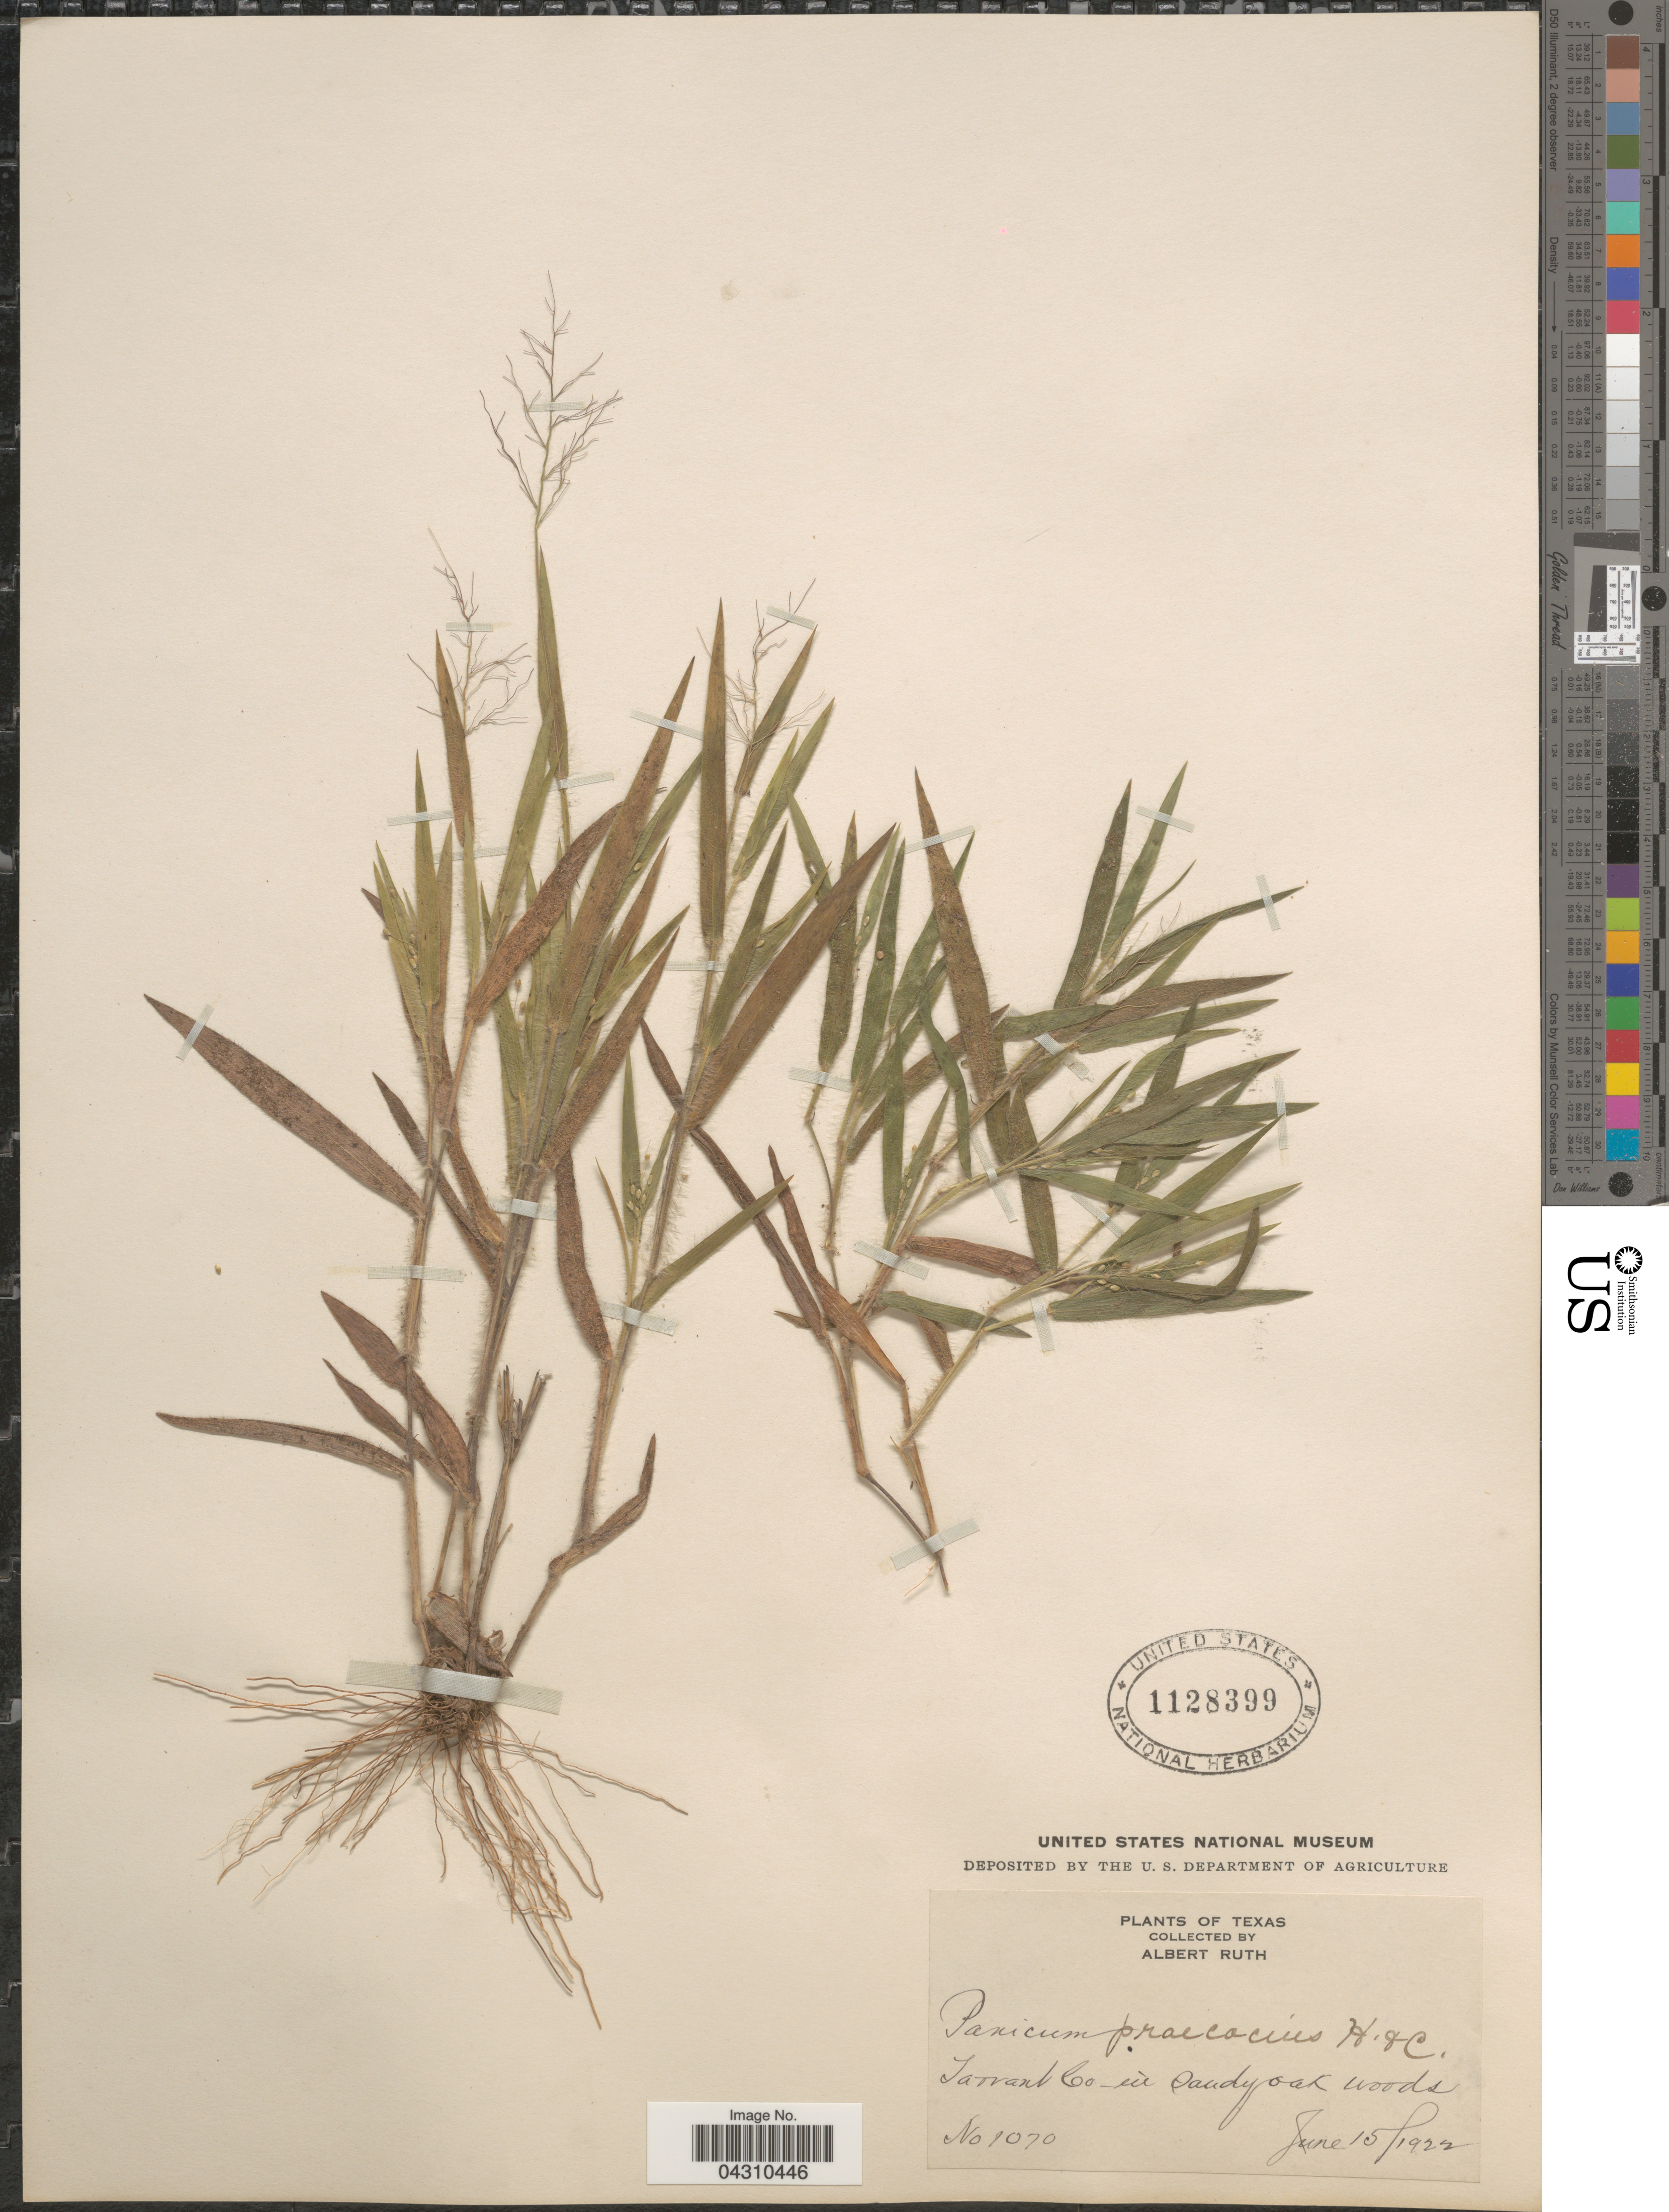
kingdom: Plantae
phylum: Tracheophyta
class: Liliopsida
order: Poales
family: Poaceae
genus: Dichanthelium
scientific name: Dichanthelium acuminatum var. acuminatum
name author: (Sw.) Gould & C.A. Clark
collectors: A. Ruth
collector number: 1070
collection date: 1922-06-15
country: United States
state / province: Texas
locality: Tarrant Co.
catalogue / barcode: US 1128399